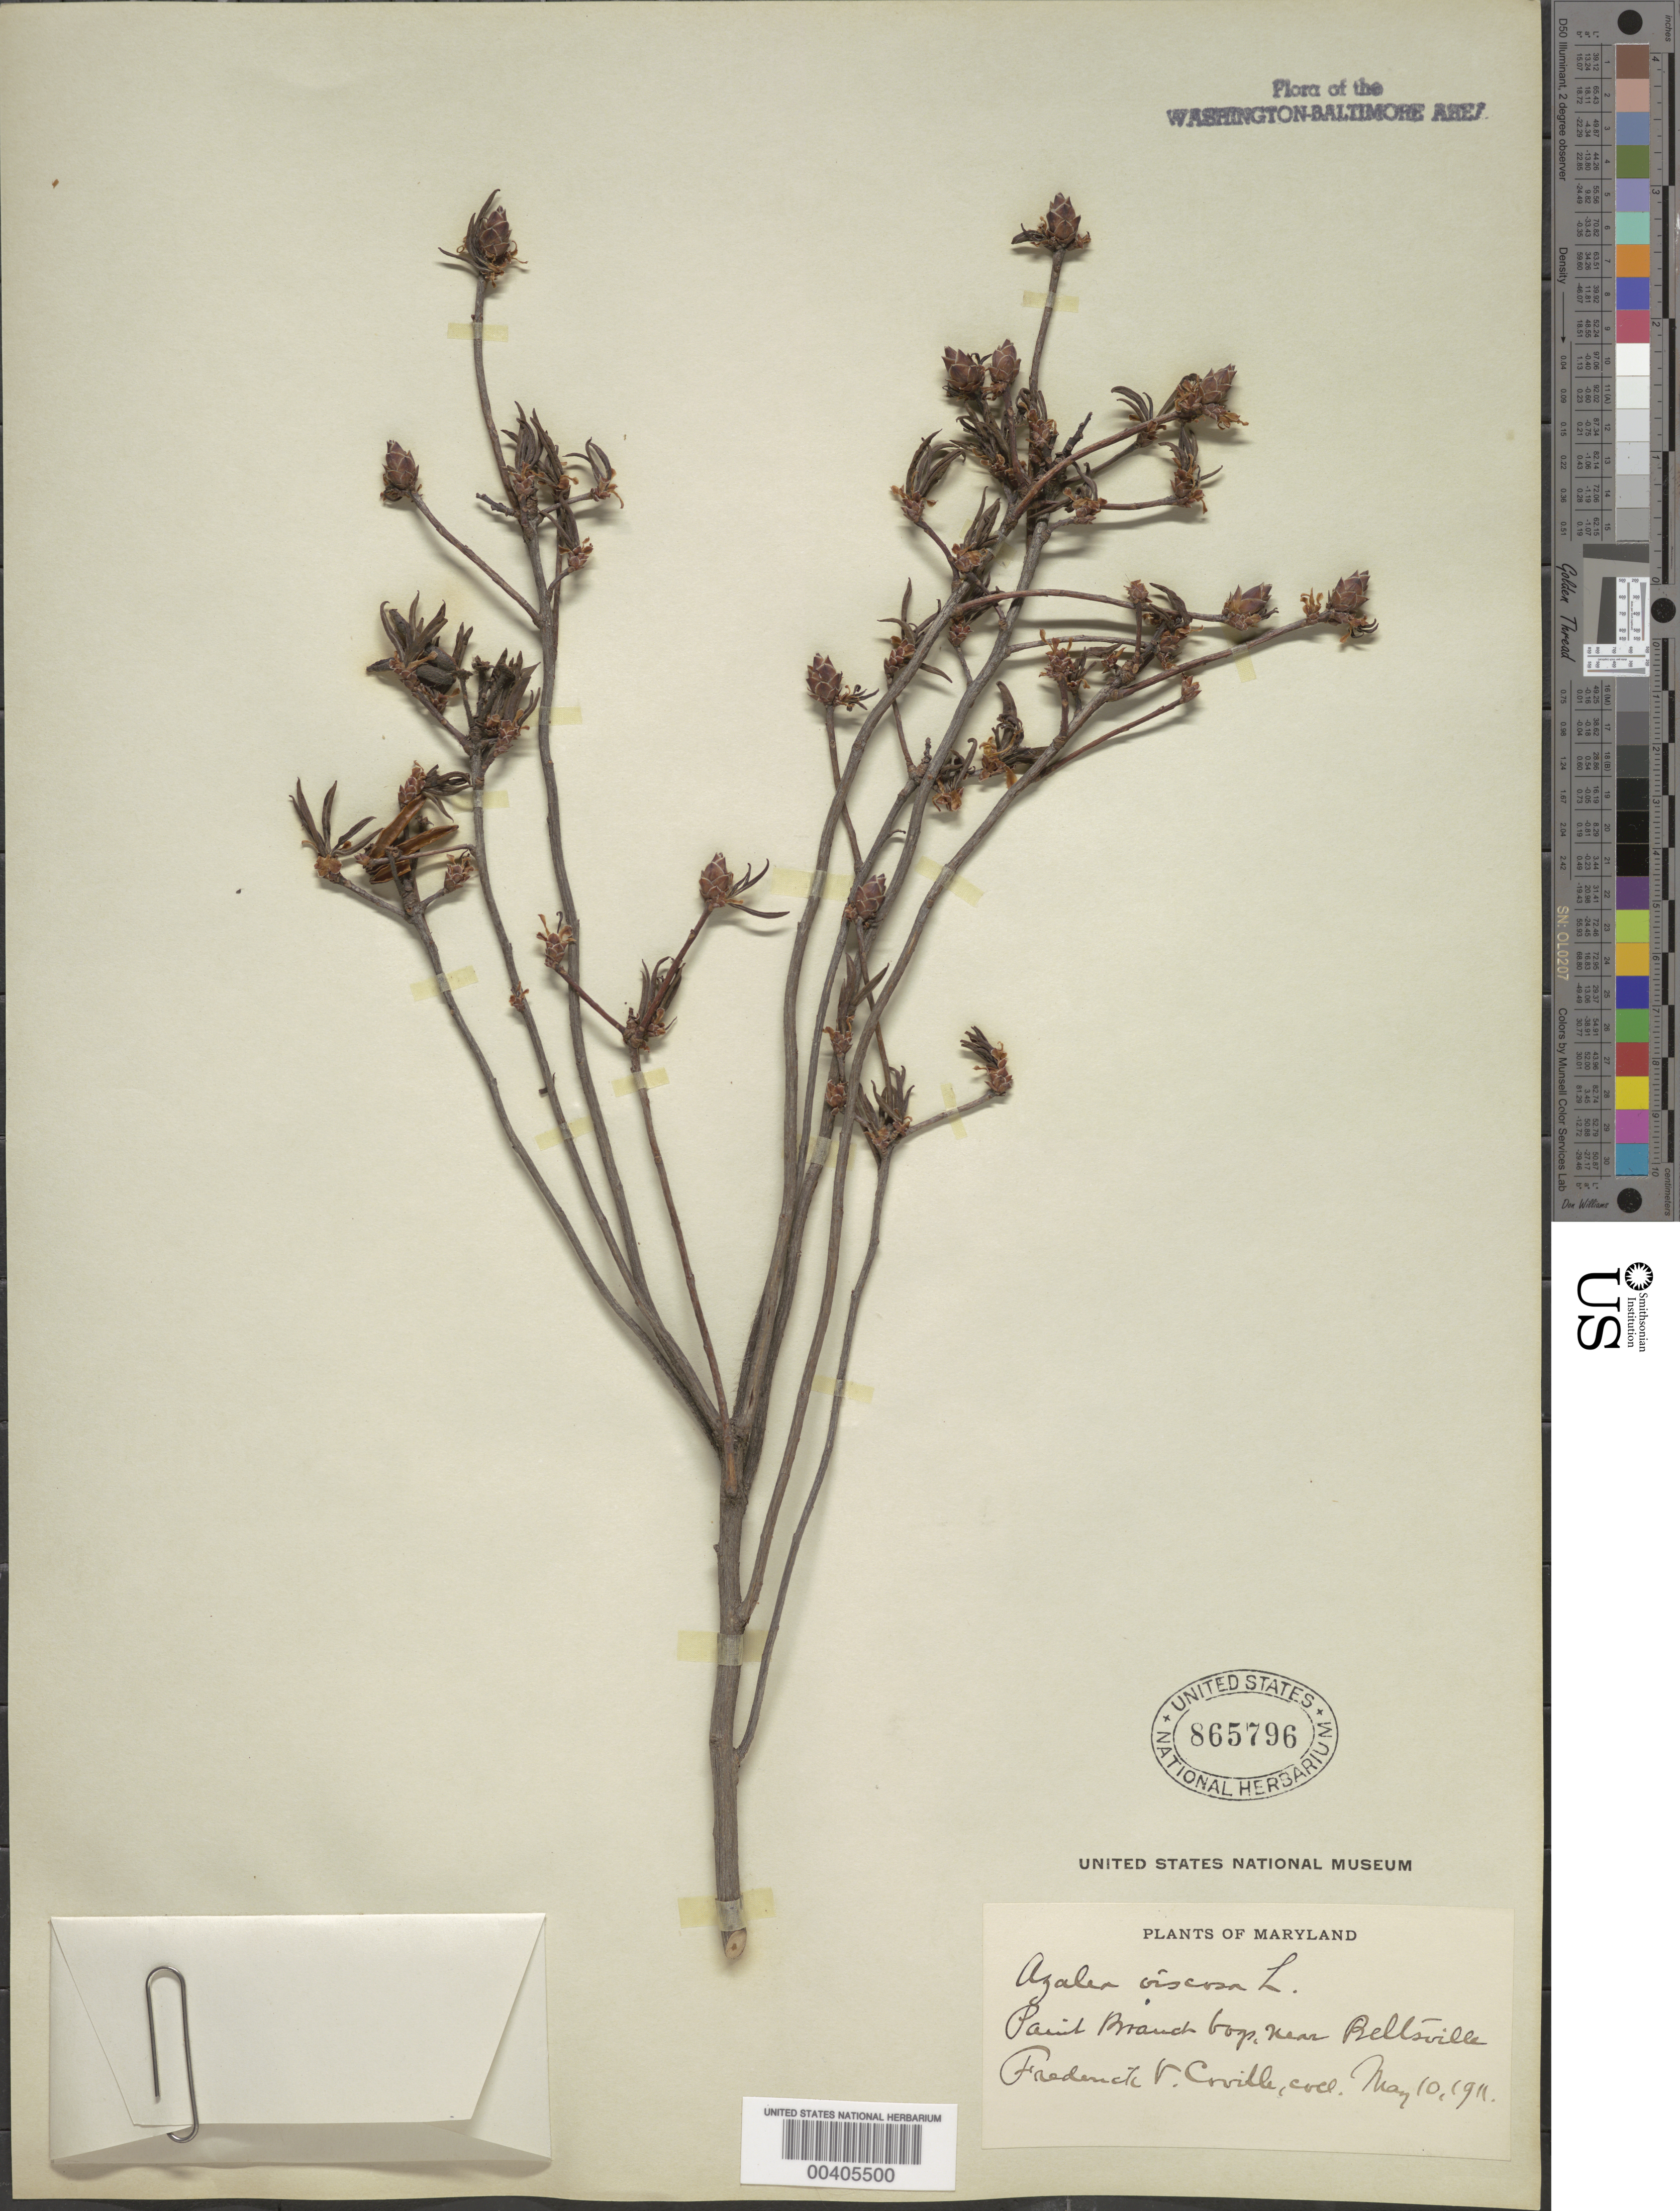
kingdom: Plantae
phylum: Tracheophyta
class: Magnoliopsida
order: Ericales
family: Ericaceae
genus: Rhododendron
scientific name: Rhododendron viscosum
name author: (L.) Torr.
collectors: F. V. Coville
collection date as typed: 10 May 1911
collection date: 1911-05-10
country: United States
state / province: Maryland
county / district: Prince George's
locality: Paint Branch Bog, near Beltsville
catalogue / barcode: US 865796